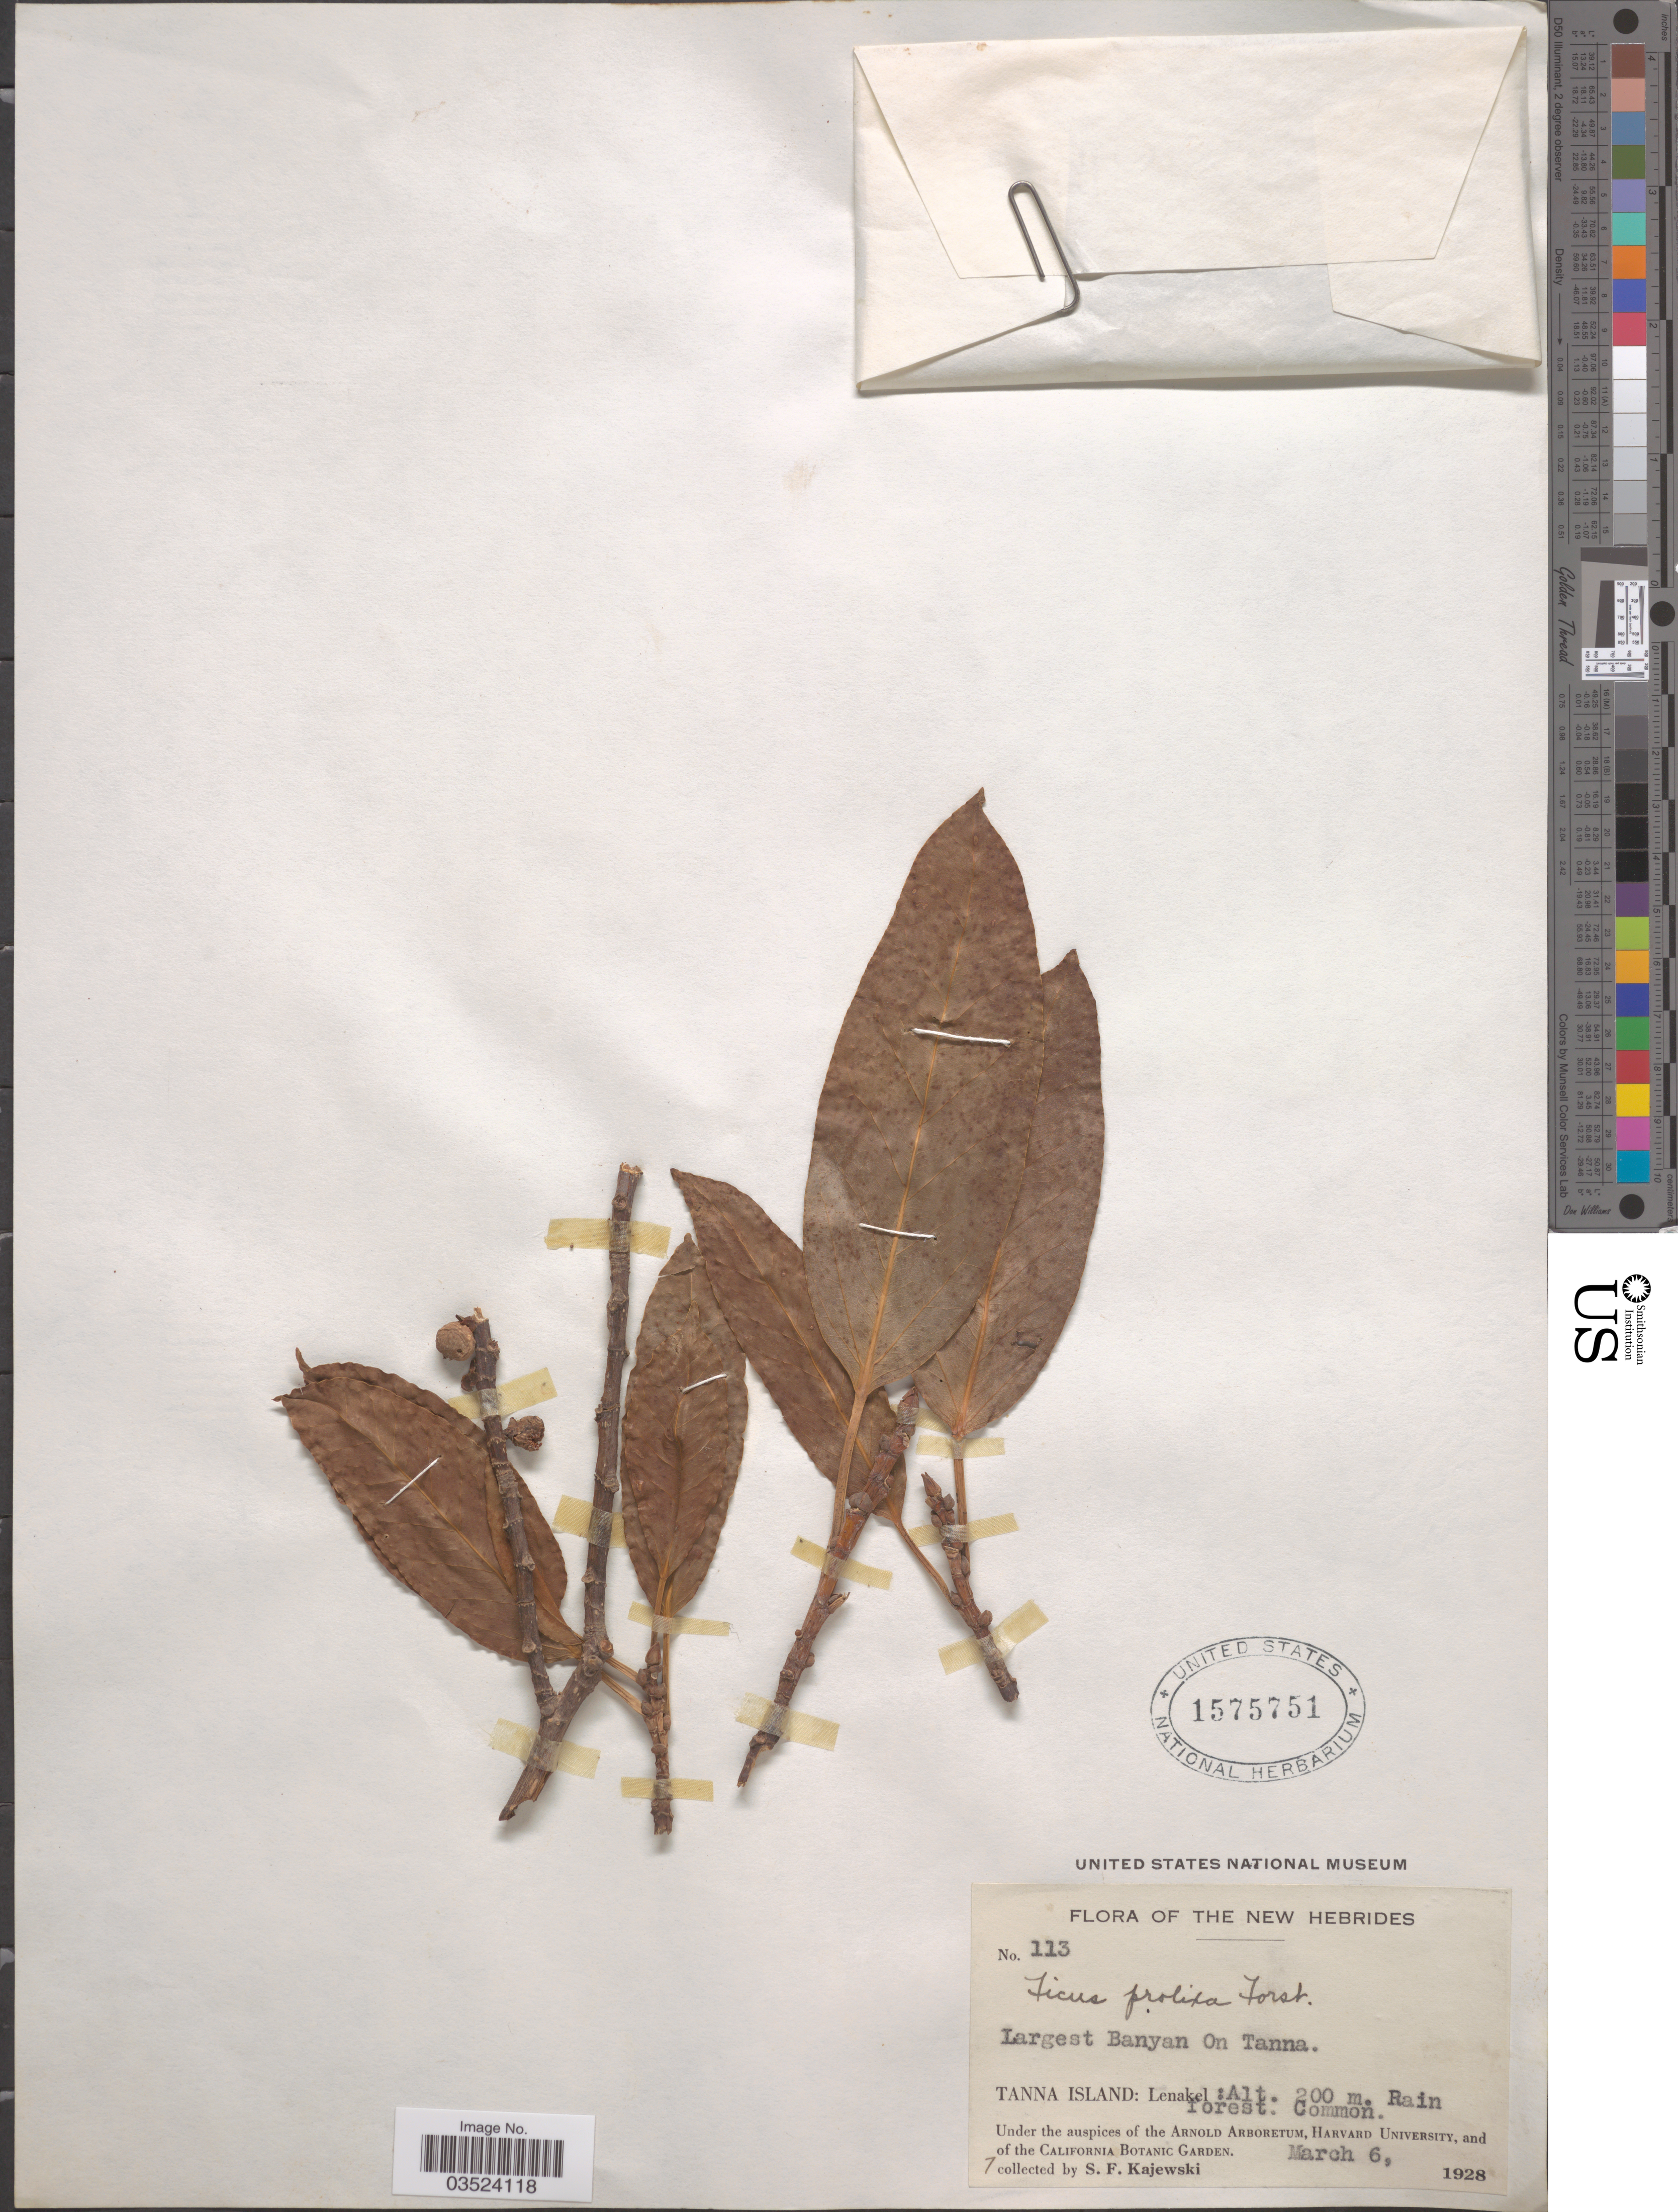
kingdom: Plantae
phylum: Tracheophyta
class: Magnoliopsida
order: Rosales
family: Moraceae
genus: Ficus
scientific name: Ficus prolixa var. prolixa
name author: G. Forst.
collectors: S. Kajewski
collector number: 113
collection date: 1928-03-06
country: Vanuatu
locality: The New Hebrides. Tanna Island: Lenakel.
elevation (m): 200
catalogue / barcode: US 1575751